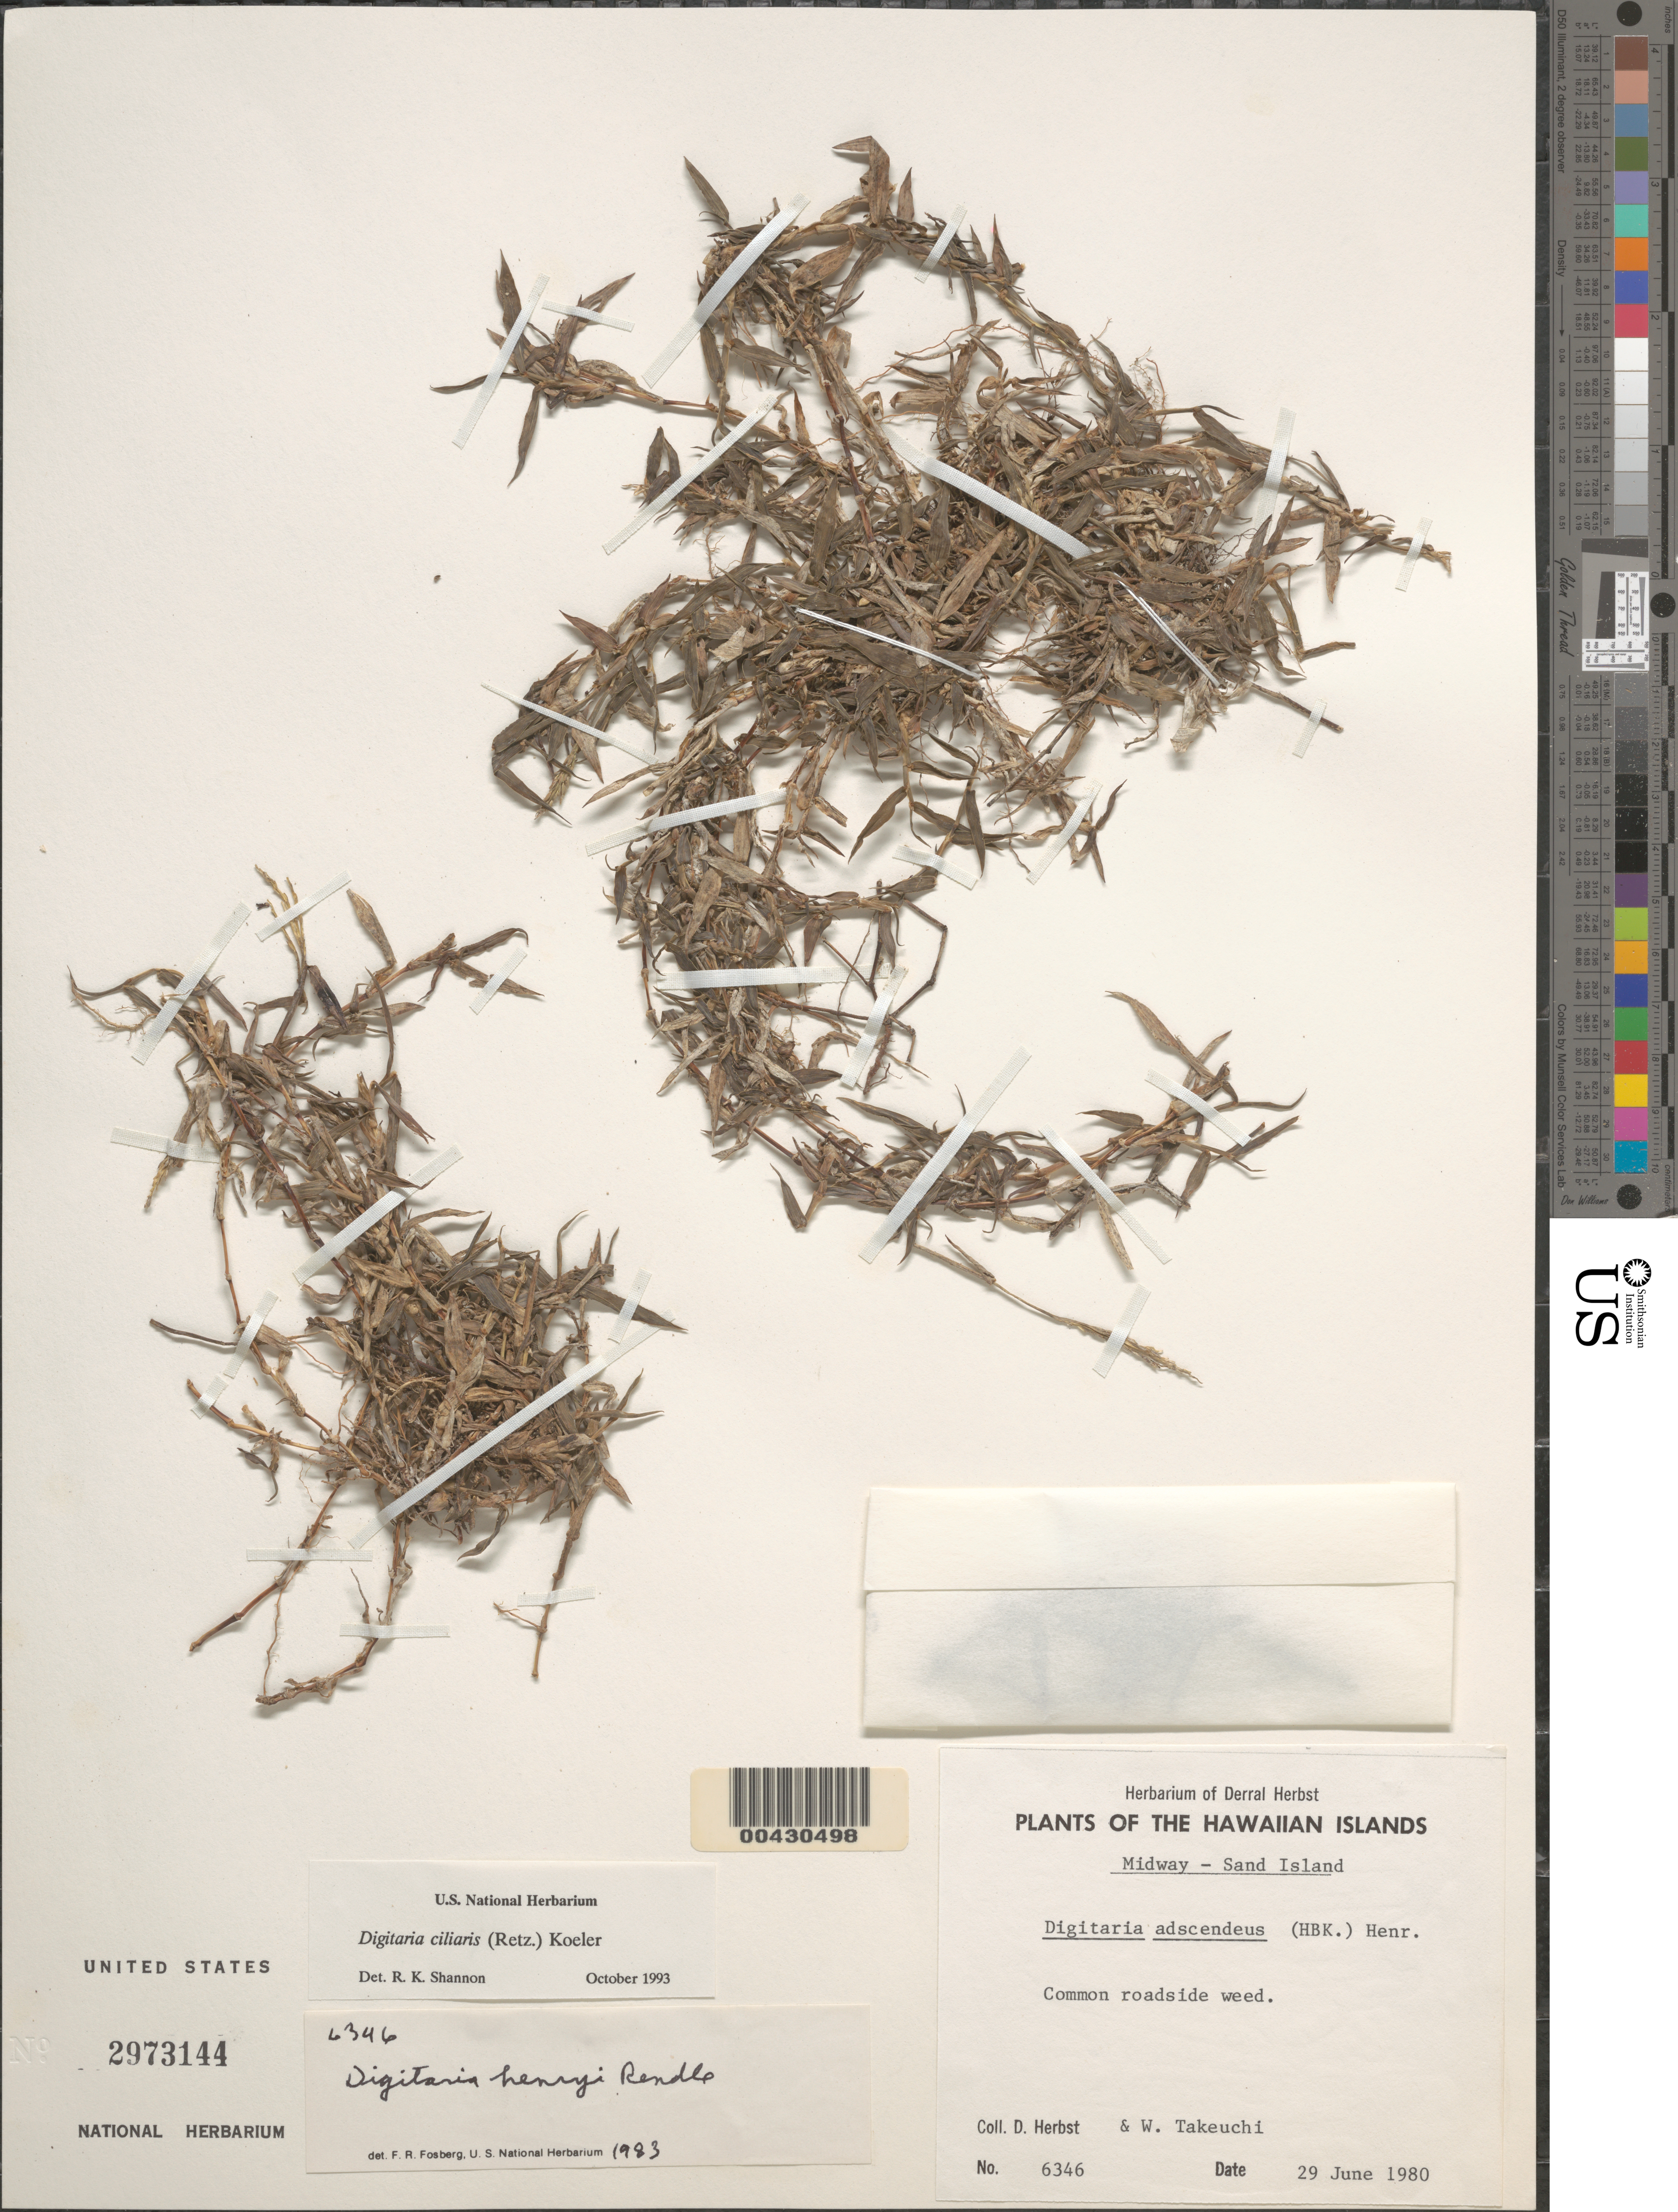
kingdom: Plantae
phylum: Tracheophyta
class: Liliopsida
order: Poales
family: Poaceae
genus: Digitaria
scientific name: Digitaria ciliaris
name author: (Retz.) Koeler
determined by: Wagner, W. L., (BOT), Smithsonian Institution - National Museum of Natural History (UNITED STATES)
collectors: D. R. Herbst & W. N. Takeuchi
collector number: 6346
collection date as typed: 29 Jun 1980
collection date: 1980-06-29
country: U.S. Administered Pacific Islands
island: Midway Atoll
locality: Midway, Sand Islet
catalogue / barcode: US 2973144